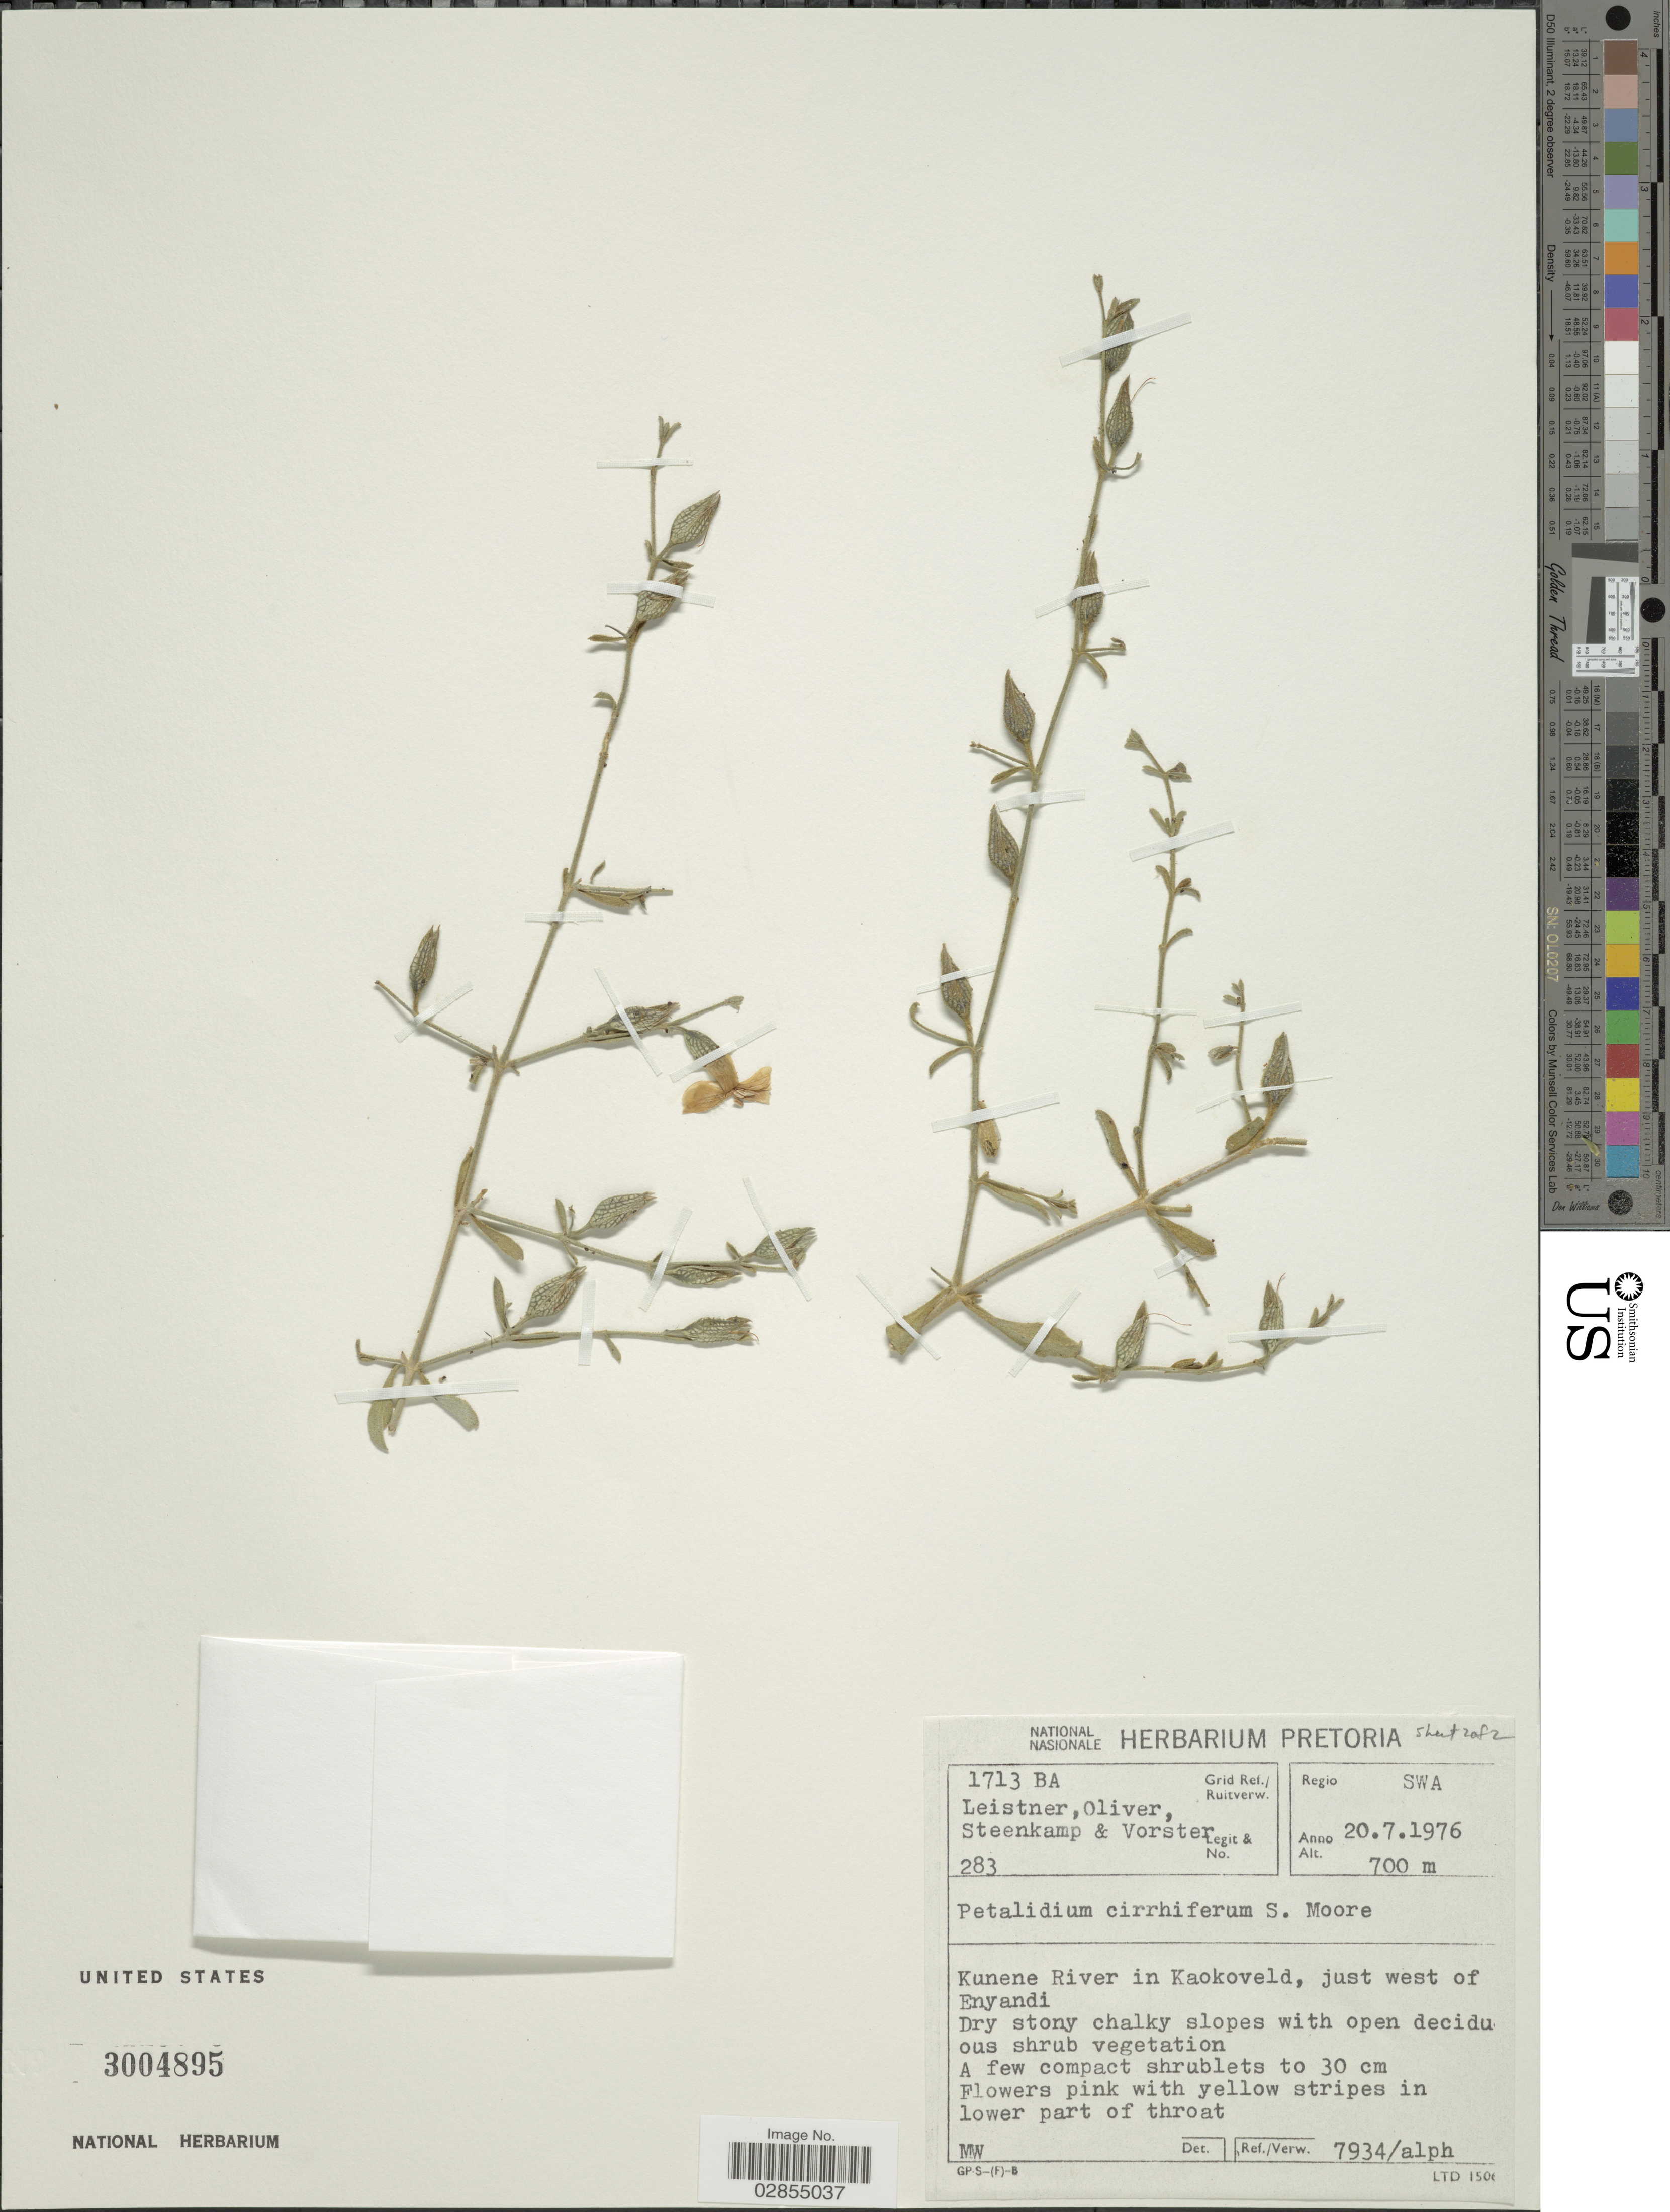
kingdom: Plantae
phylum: Tracheophyta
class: Magnoliopsida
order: Lamiales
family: Acanthaceae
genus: Petalidium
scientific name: Petalidium cirrhiferum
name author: S. Moore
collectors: Leistner, Oliver, --, -- Steenkamp & -. Vorster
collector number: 283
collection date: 1976-07-20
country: Namibia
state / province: Kunene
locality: Regio SWA, Kunene river in Kaokoveld, just west of Enyandi.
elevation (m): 700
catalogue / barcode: US 3004895